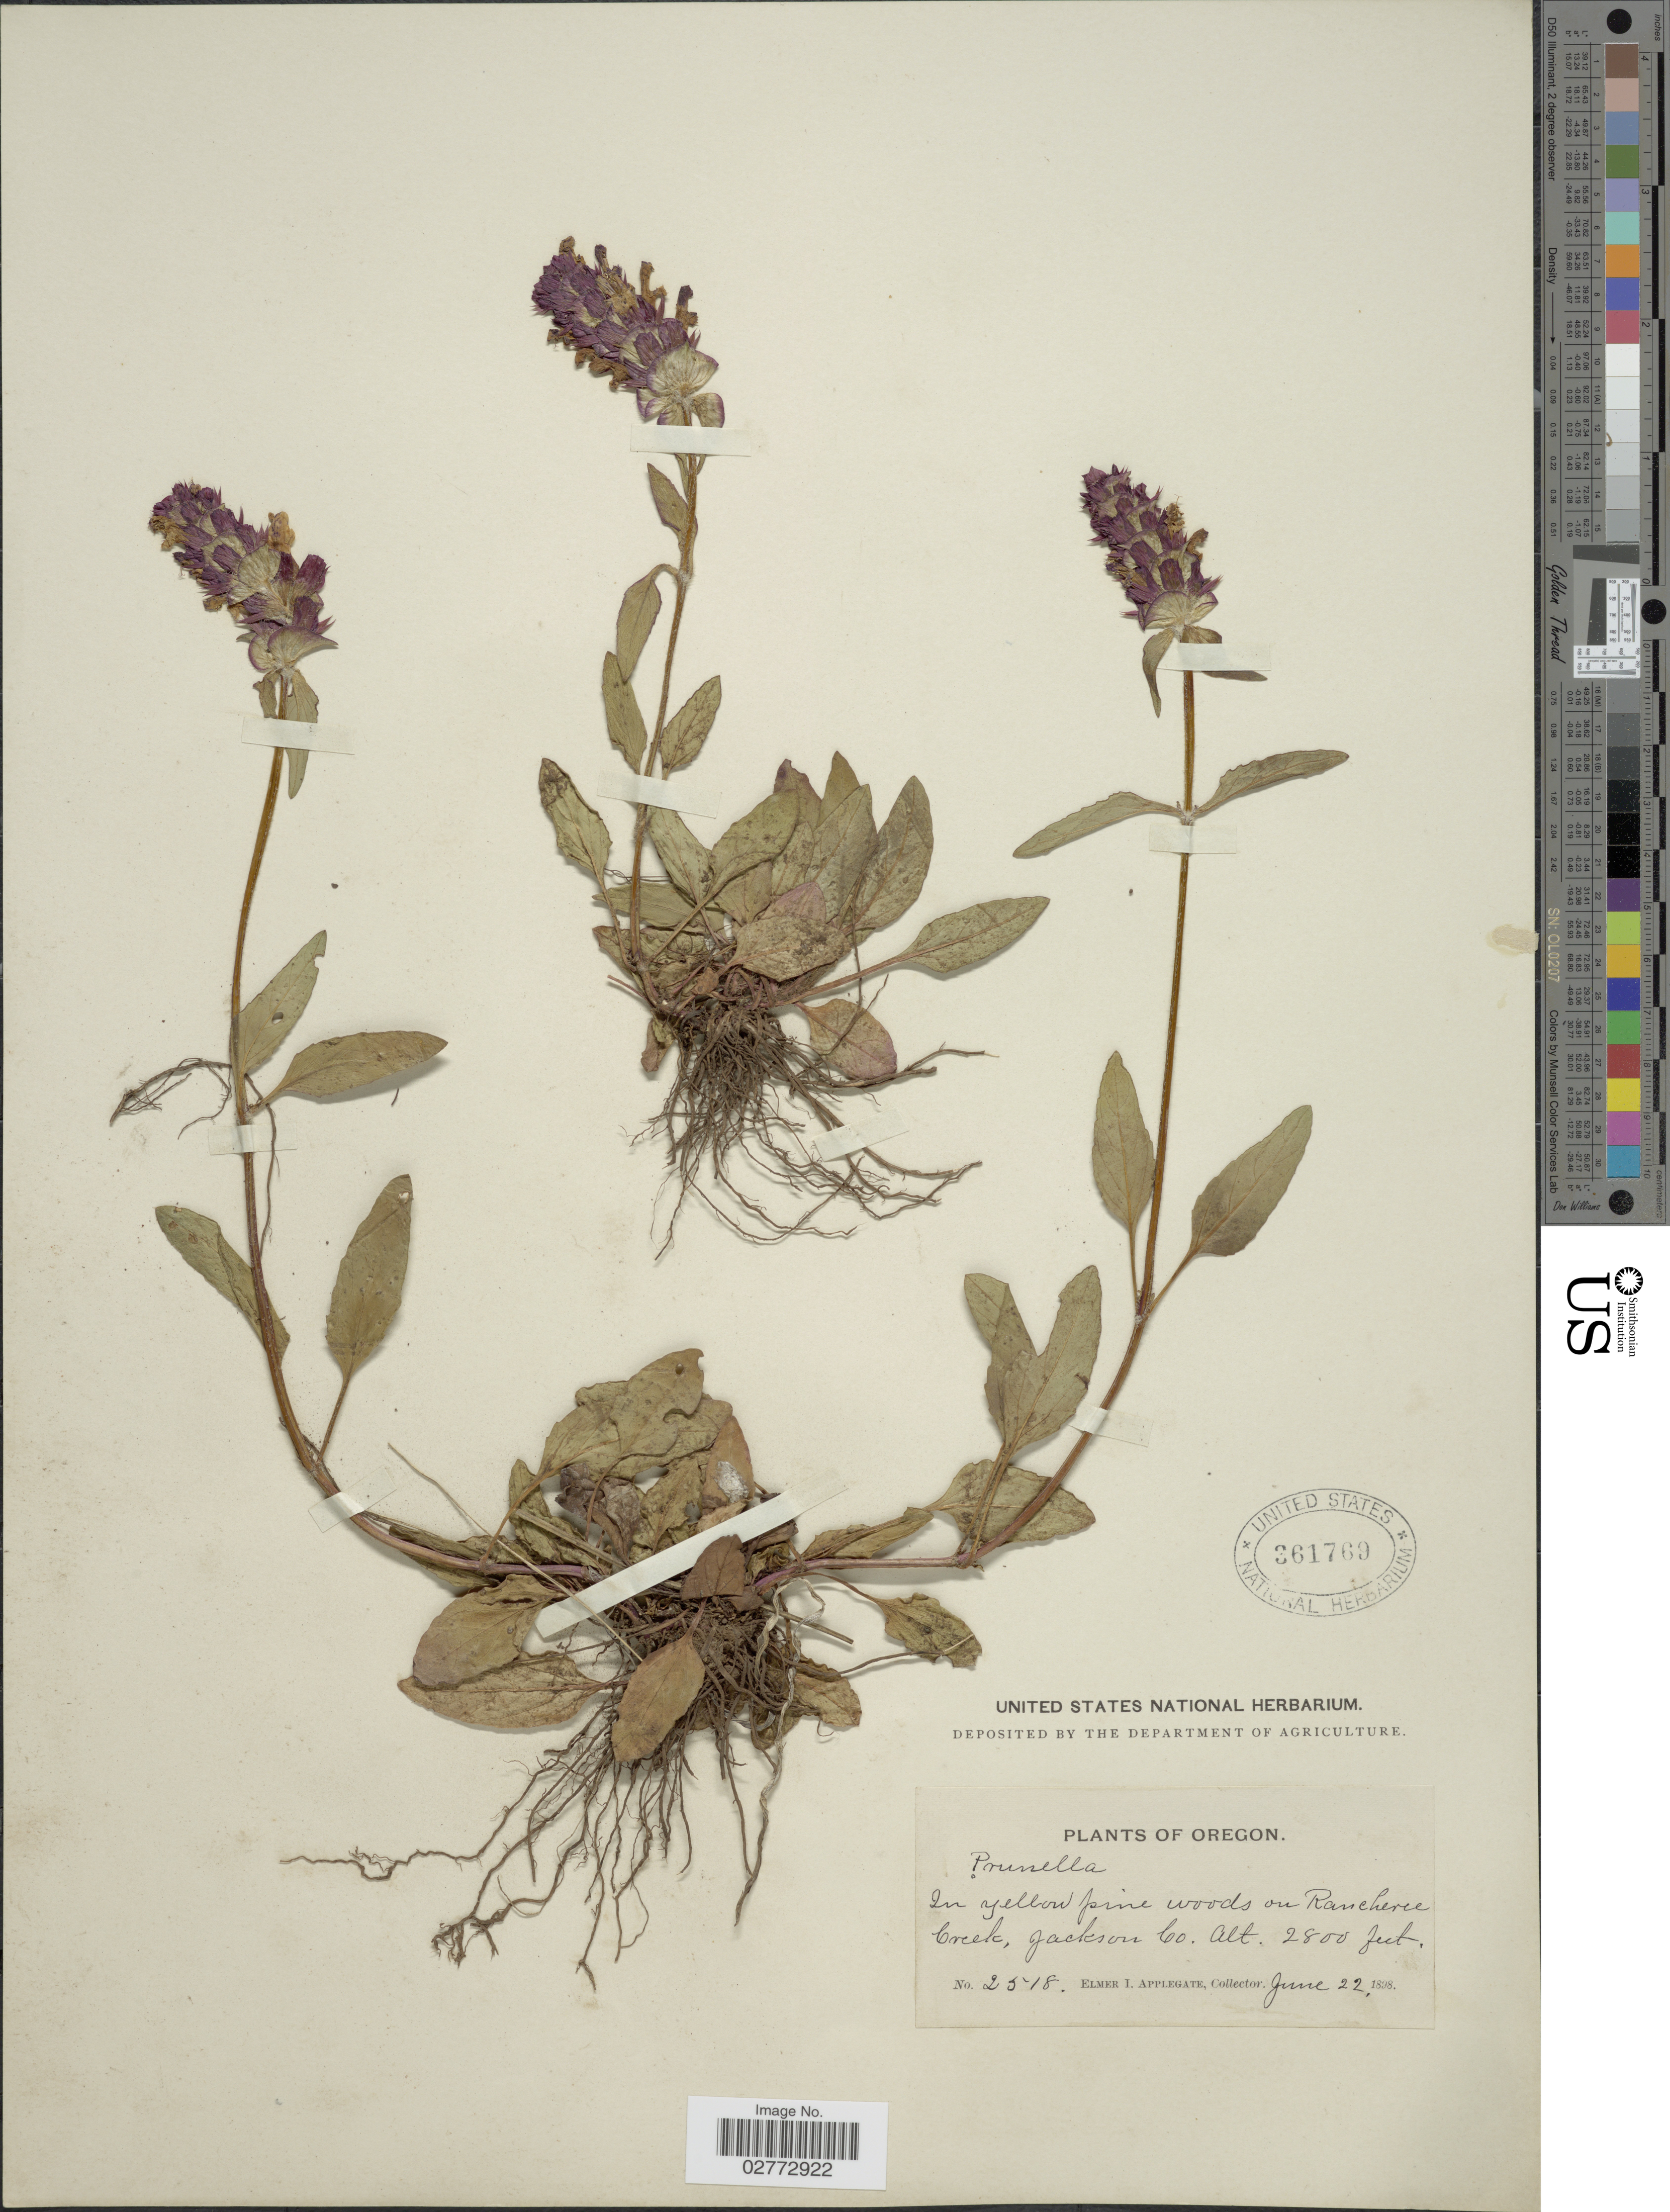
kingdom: Plantae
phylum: Tracheophyta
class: Magnoliopsida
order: Lamiales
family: Lamiaceae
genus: Prunella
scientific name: Prunella vulgaris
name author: L.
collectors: E. I. Applegate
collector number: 2518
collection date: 1898-06-22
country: United States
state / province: Oregon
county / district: Jackson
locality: In yellow pine woods on Rancheree Creek, Jackson Co.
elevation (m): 853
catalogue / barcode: US 361769